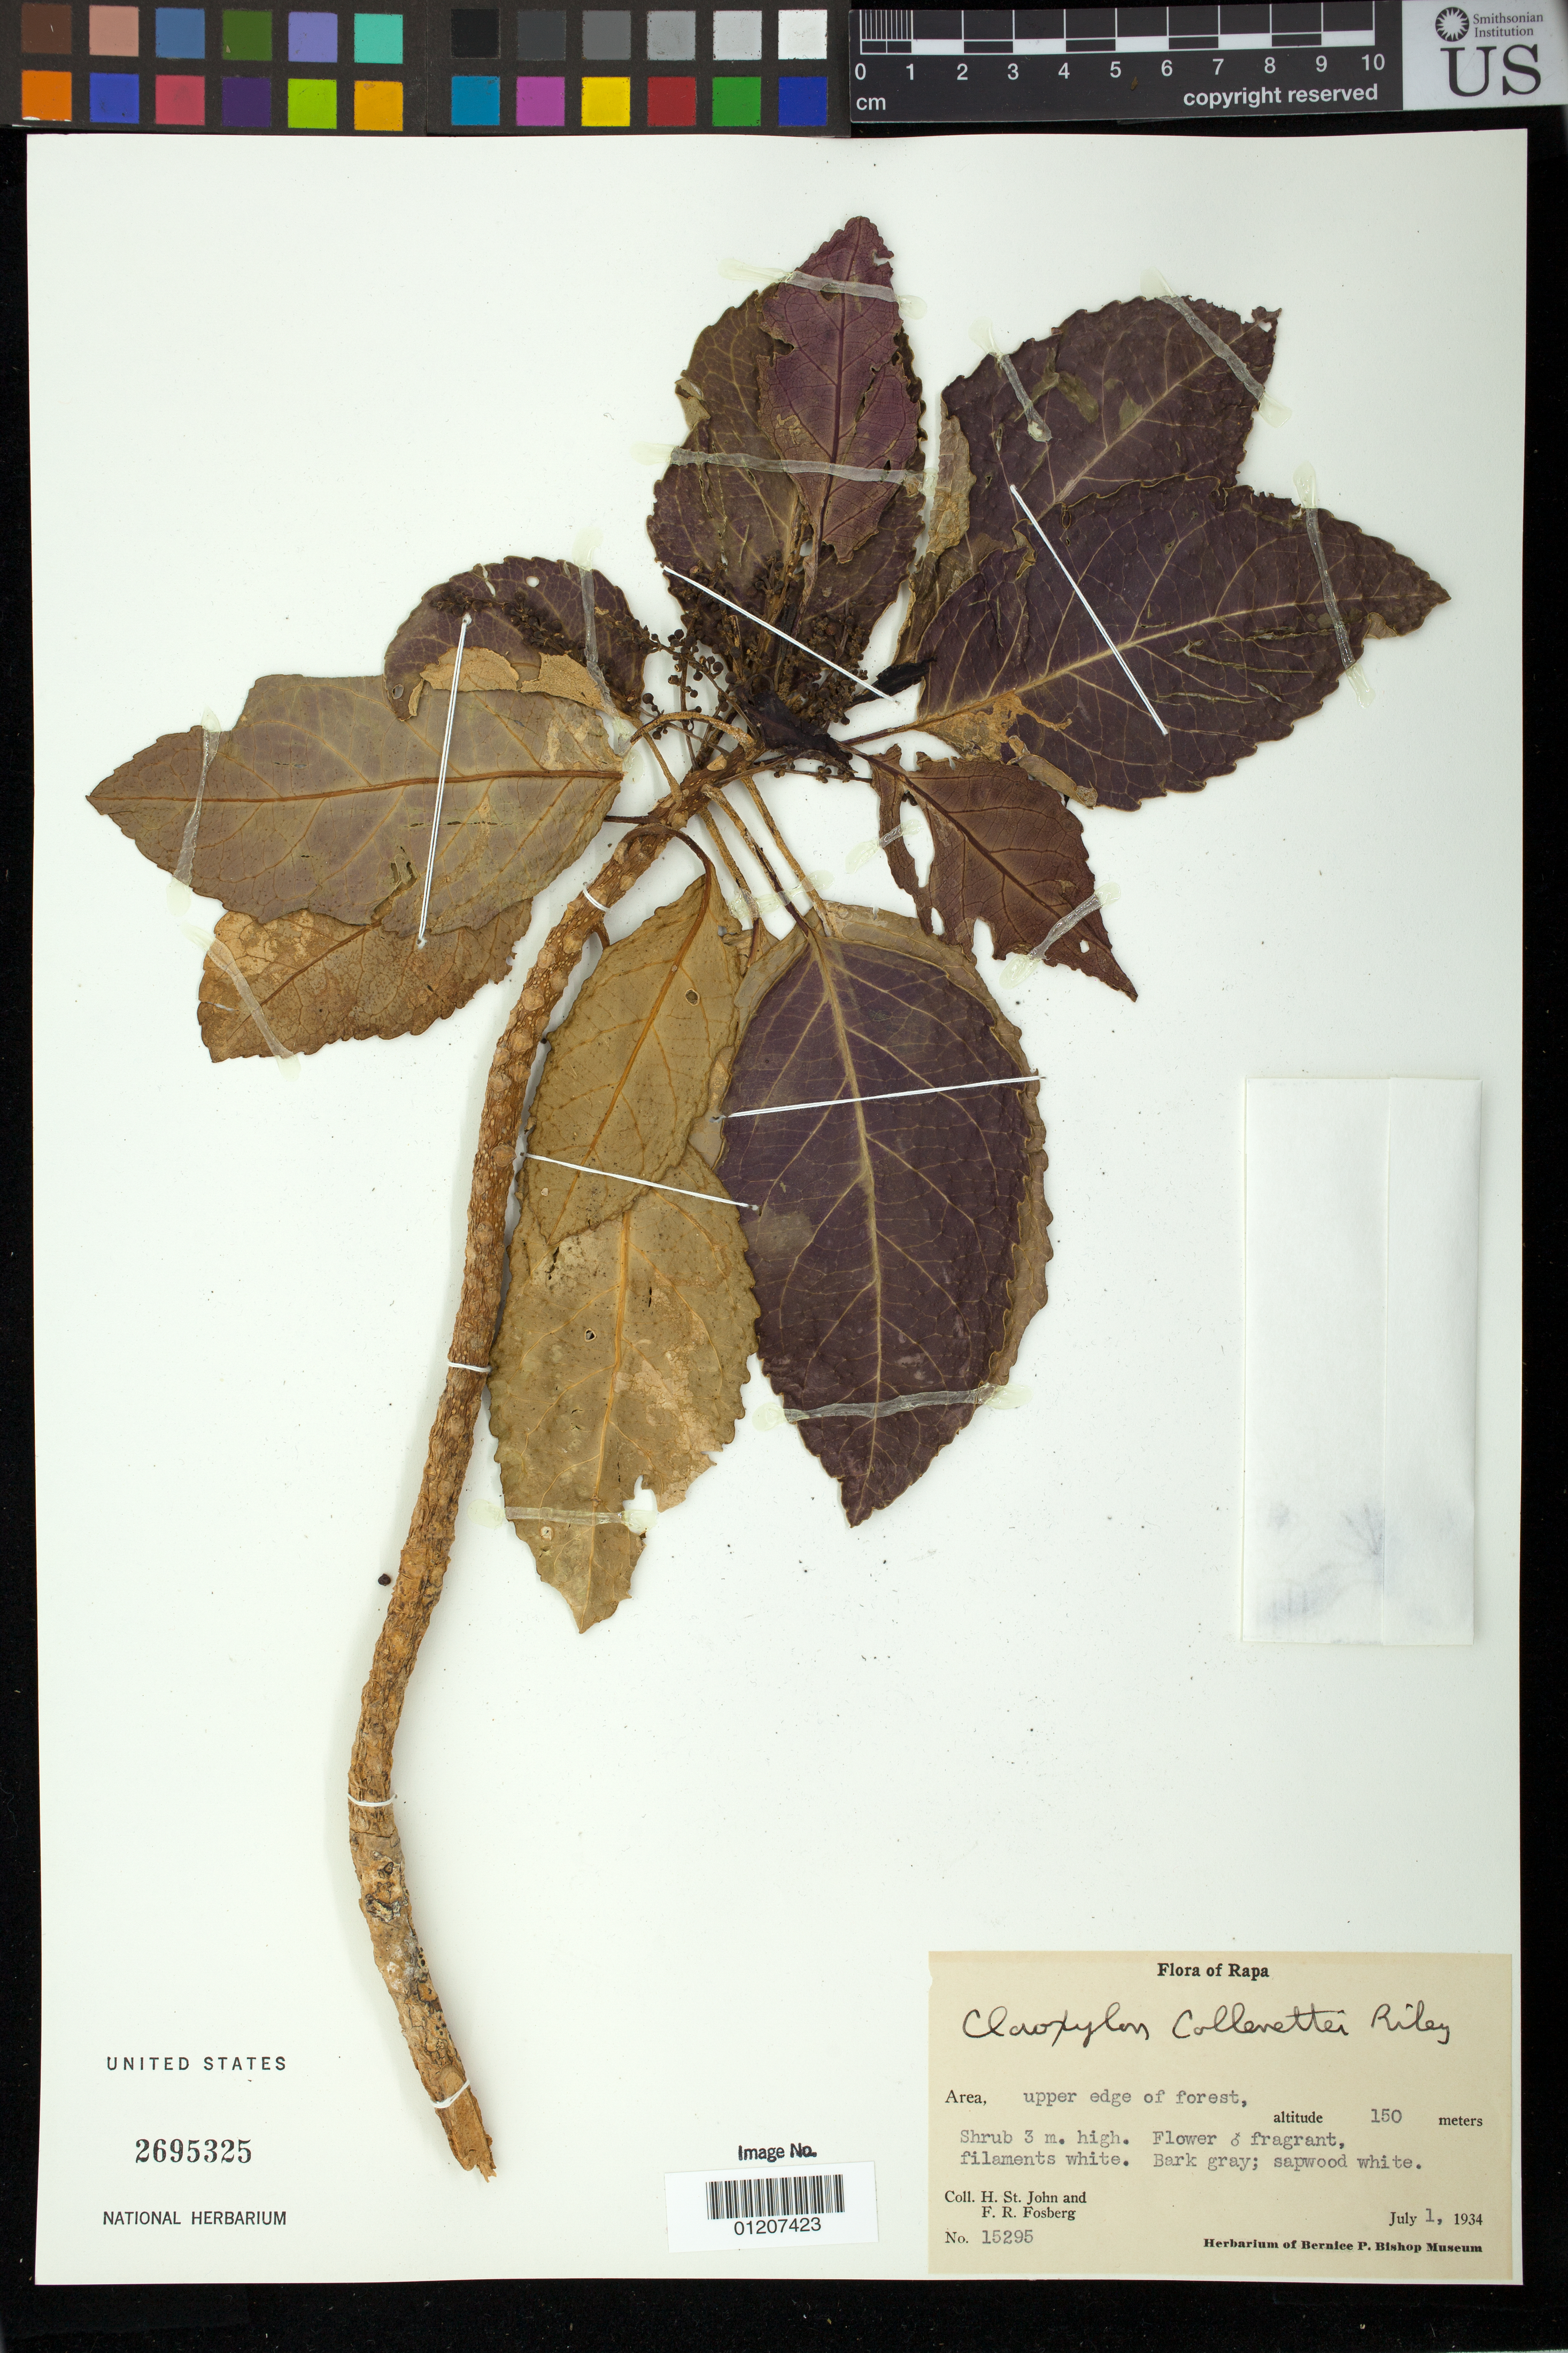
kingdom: Plantae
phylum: Tracheophyta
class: Magnoliopsida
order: Malpighiales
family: Euphorbiaceae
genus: Claoxylon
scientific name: Claoxylon collonettei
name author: L. Riley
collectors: H. St. John & F. R. Fosberg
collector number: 15295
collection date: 1934-07-01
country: French Polynesia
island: Rapa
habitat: Upper edge of forest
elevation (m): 150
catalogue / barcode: US 2695325